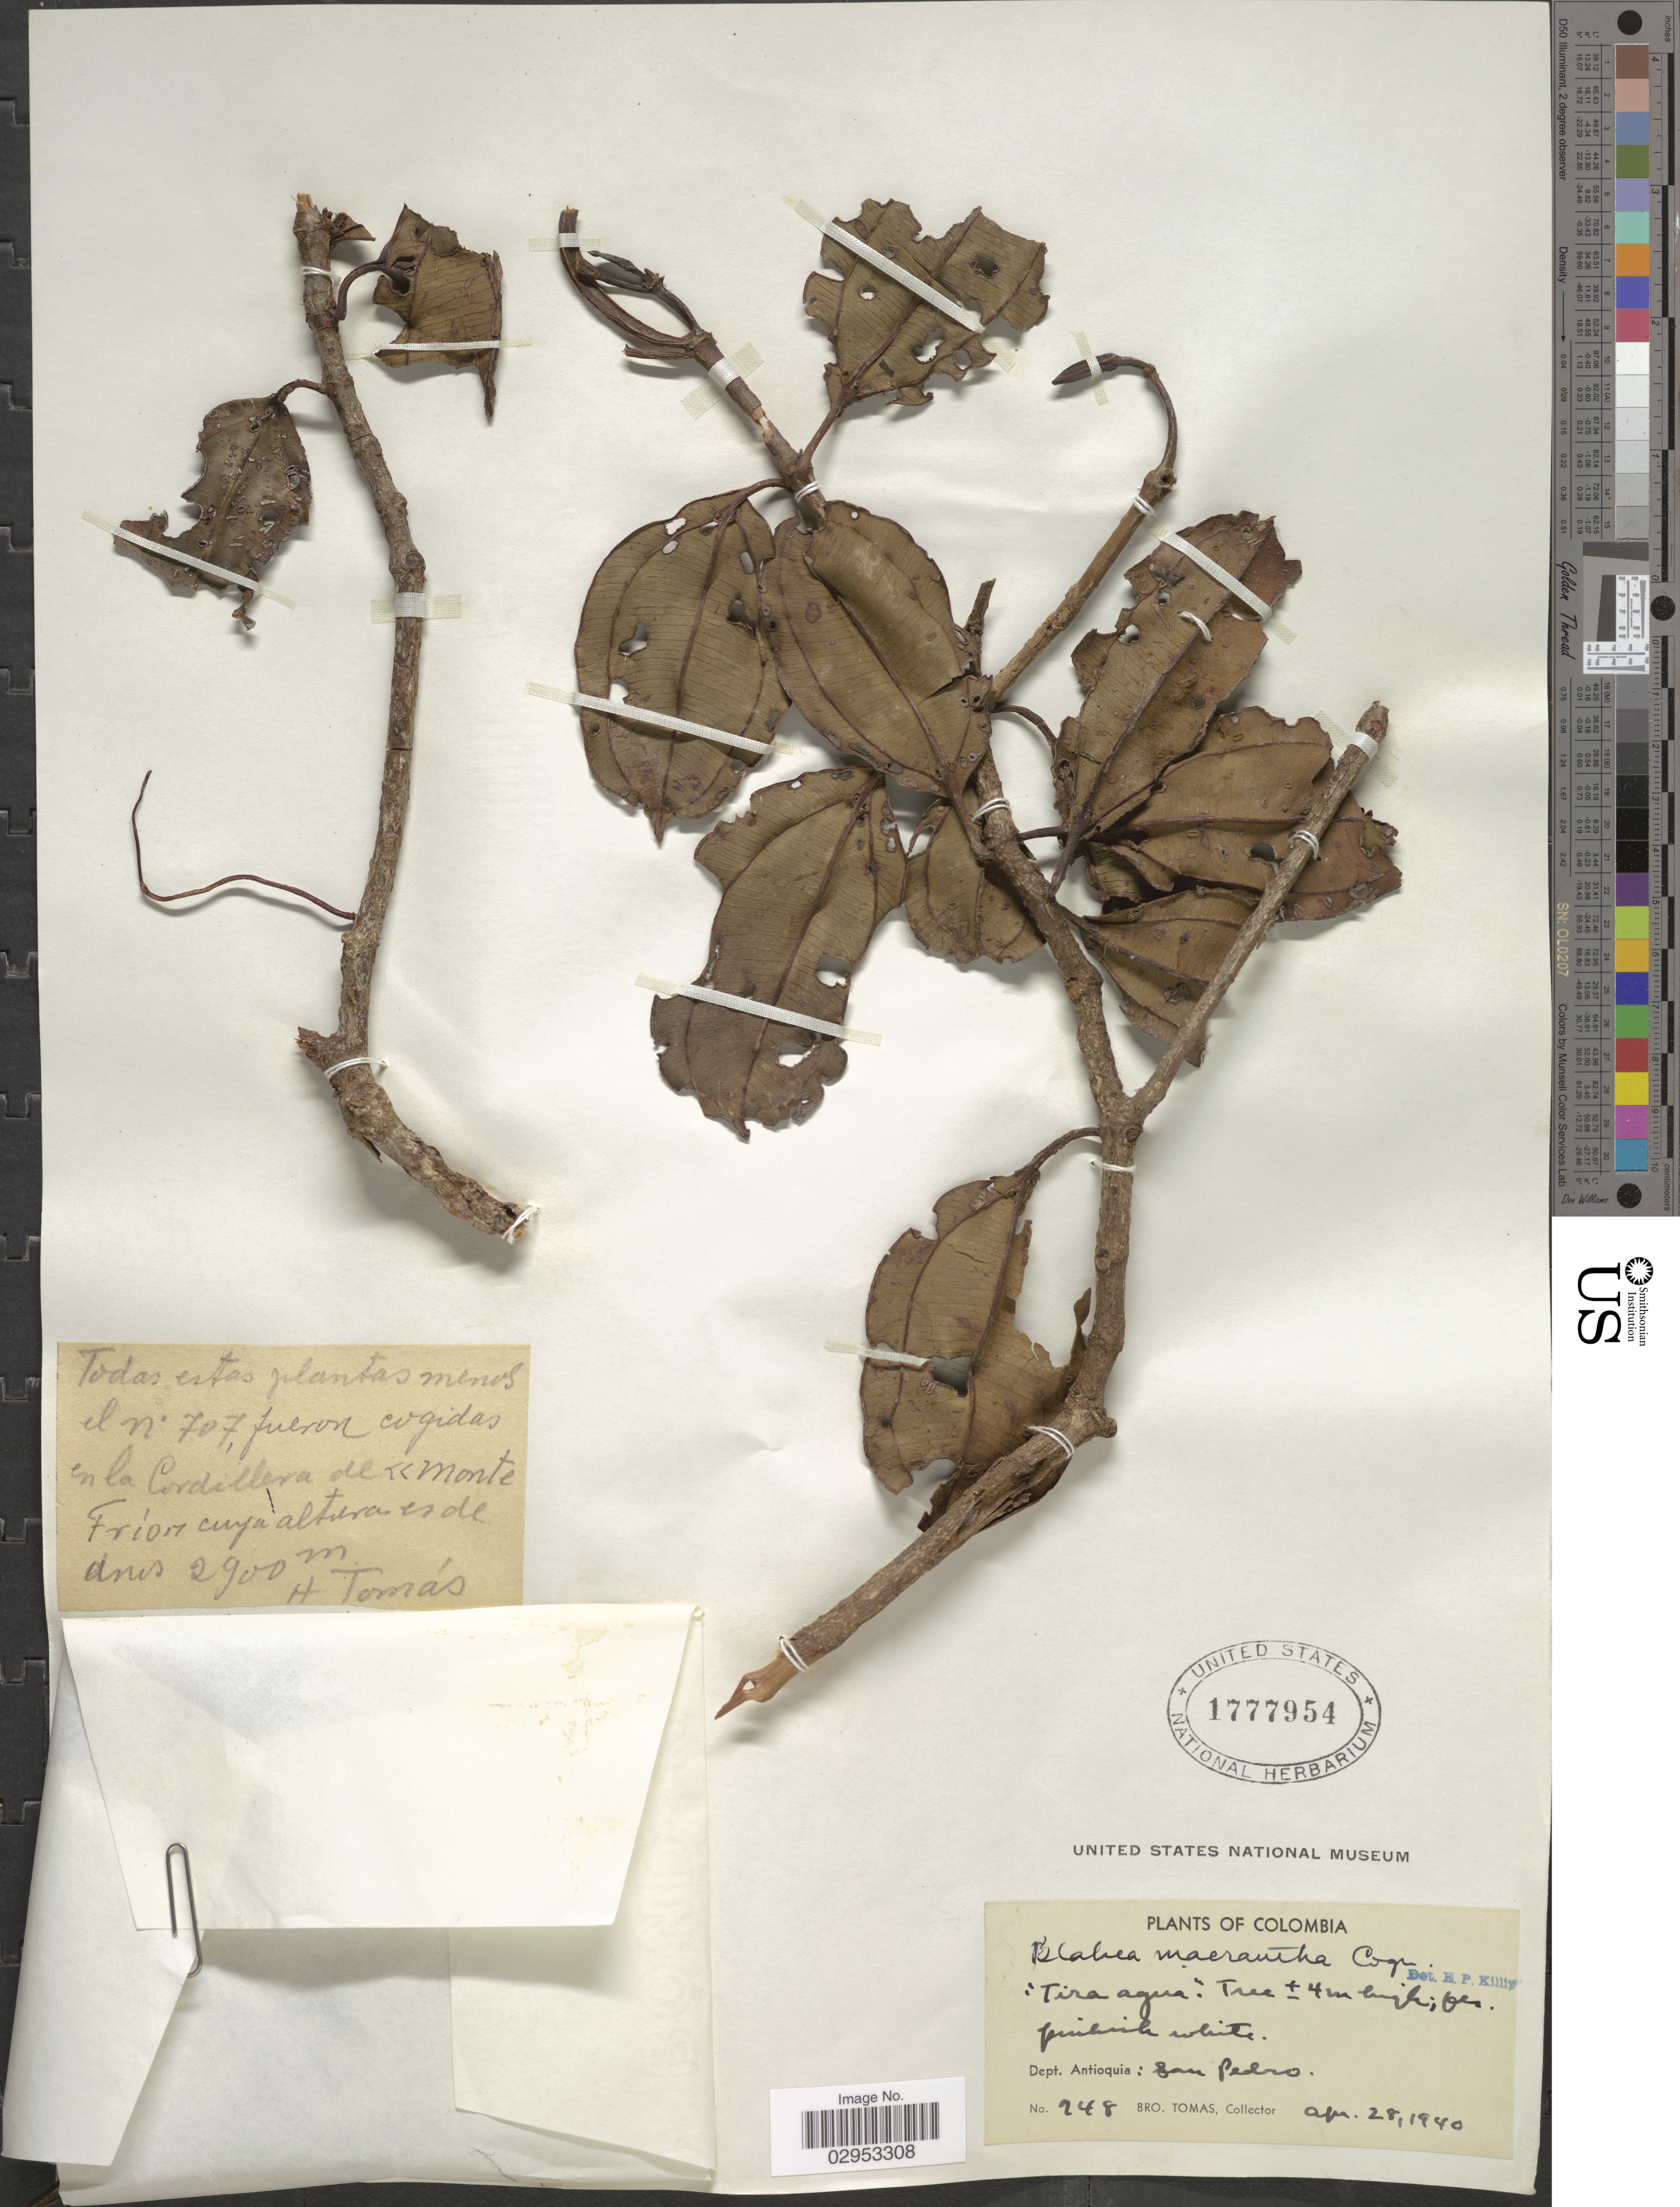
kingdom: Plantae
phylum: Tracheophyta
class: Magnoliopsida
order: Myrtales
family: Melastomataceae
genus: Blakea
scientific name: Blakea quadrangularis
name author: Triana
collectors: B. Tomas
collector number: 248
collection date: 1940-04-28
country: Colombia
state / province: Antioquia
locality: Dept. Antioquia: San Pedro.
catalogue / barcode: US 1777954